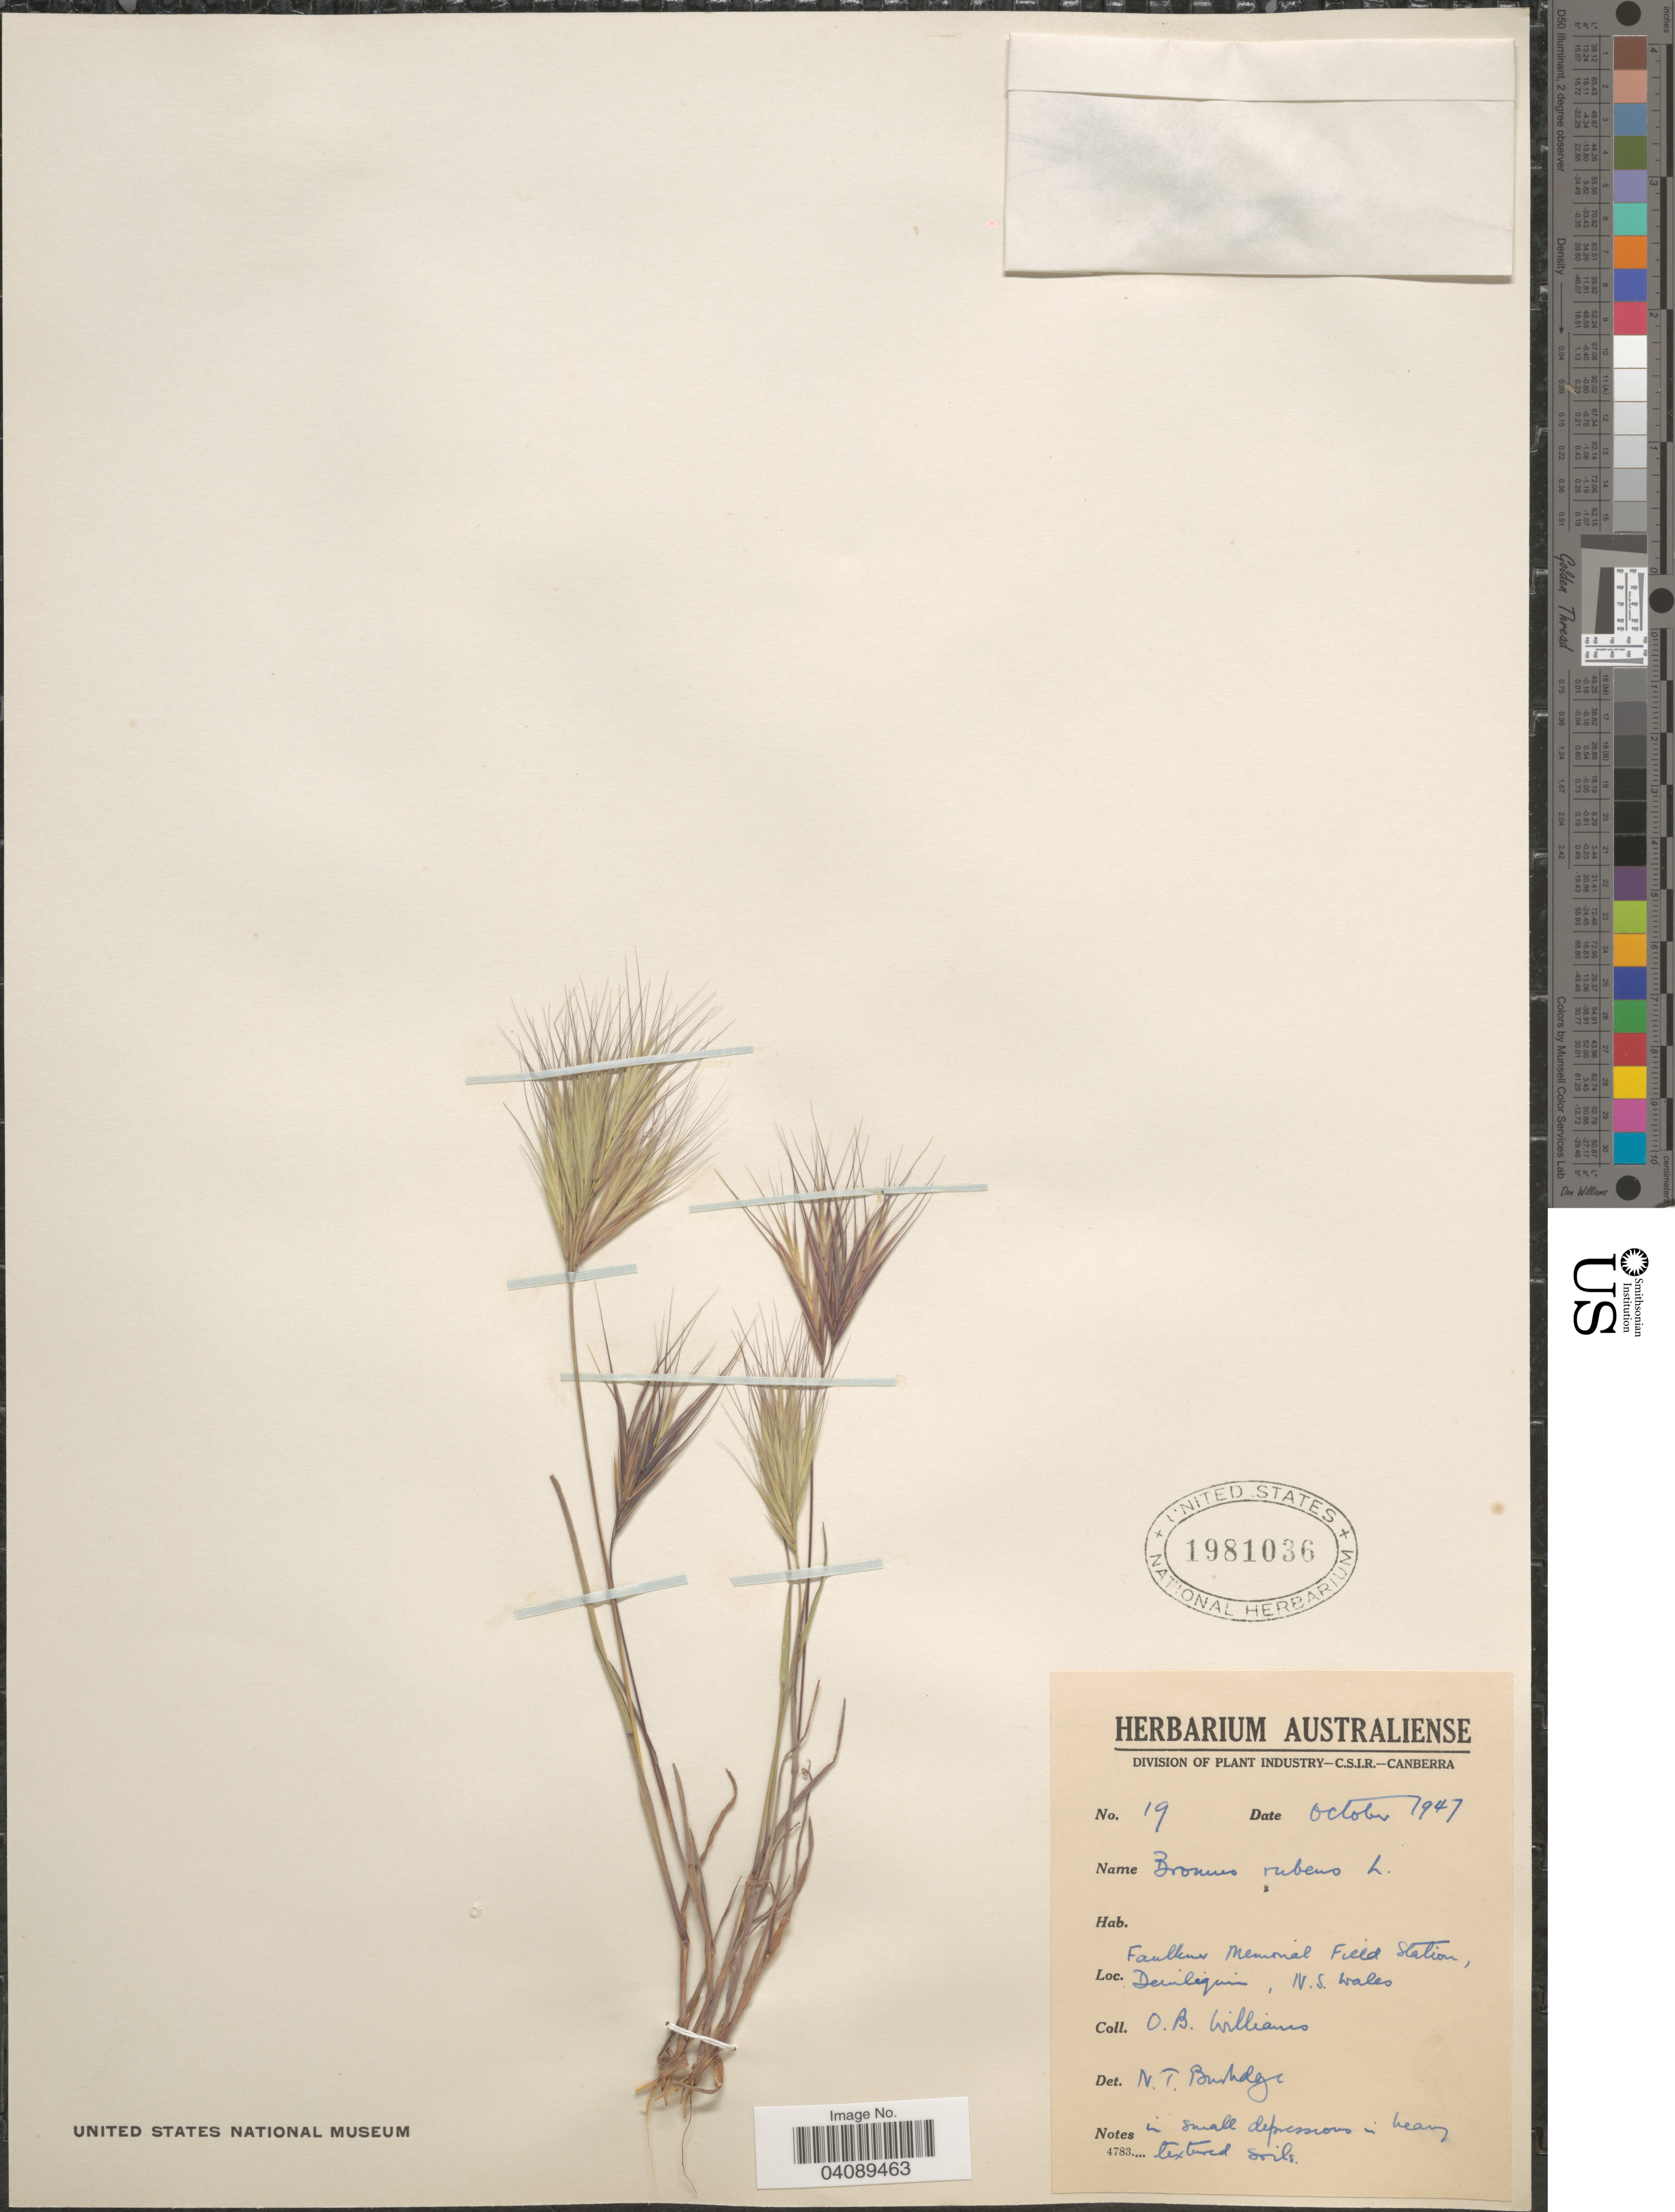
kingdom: Plantae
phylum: Tracheophyta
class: Liliopsida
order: Poales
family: Poaceae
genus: Bromus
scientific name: Bromus rubens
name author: L.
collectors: O. Williams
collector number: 19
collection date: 1947-10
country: Australia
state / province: New South Wales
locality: Faulkin Memorial Field Station, Deniliquin.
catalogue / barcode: US 1981036